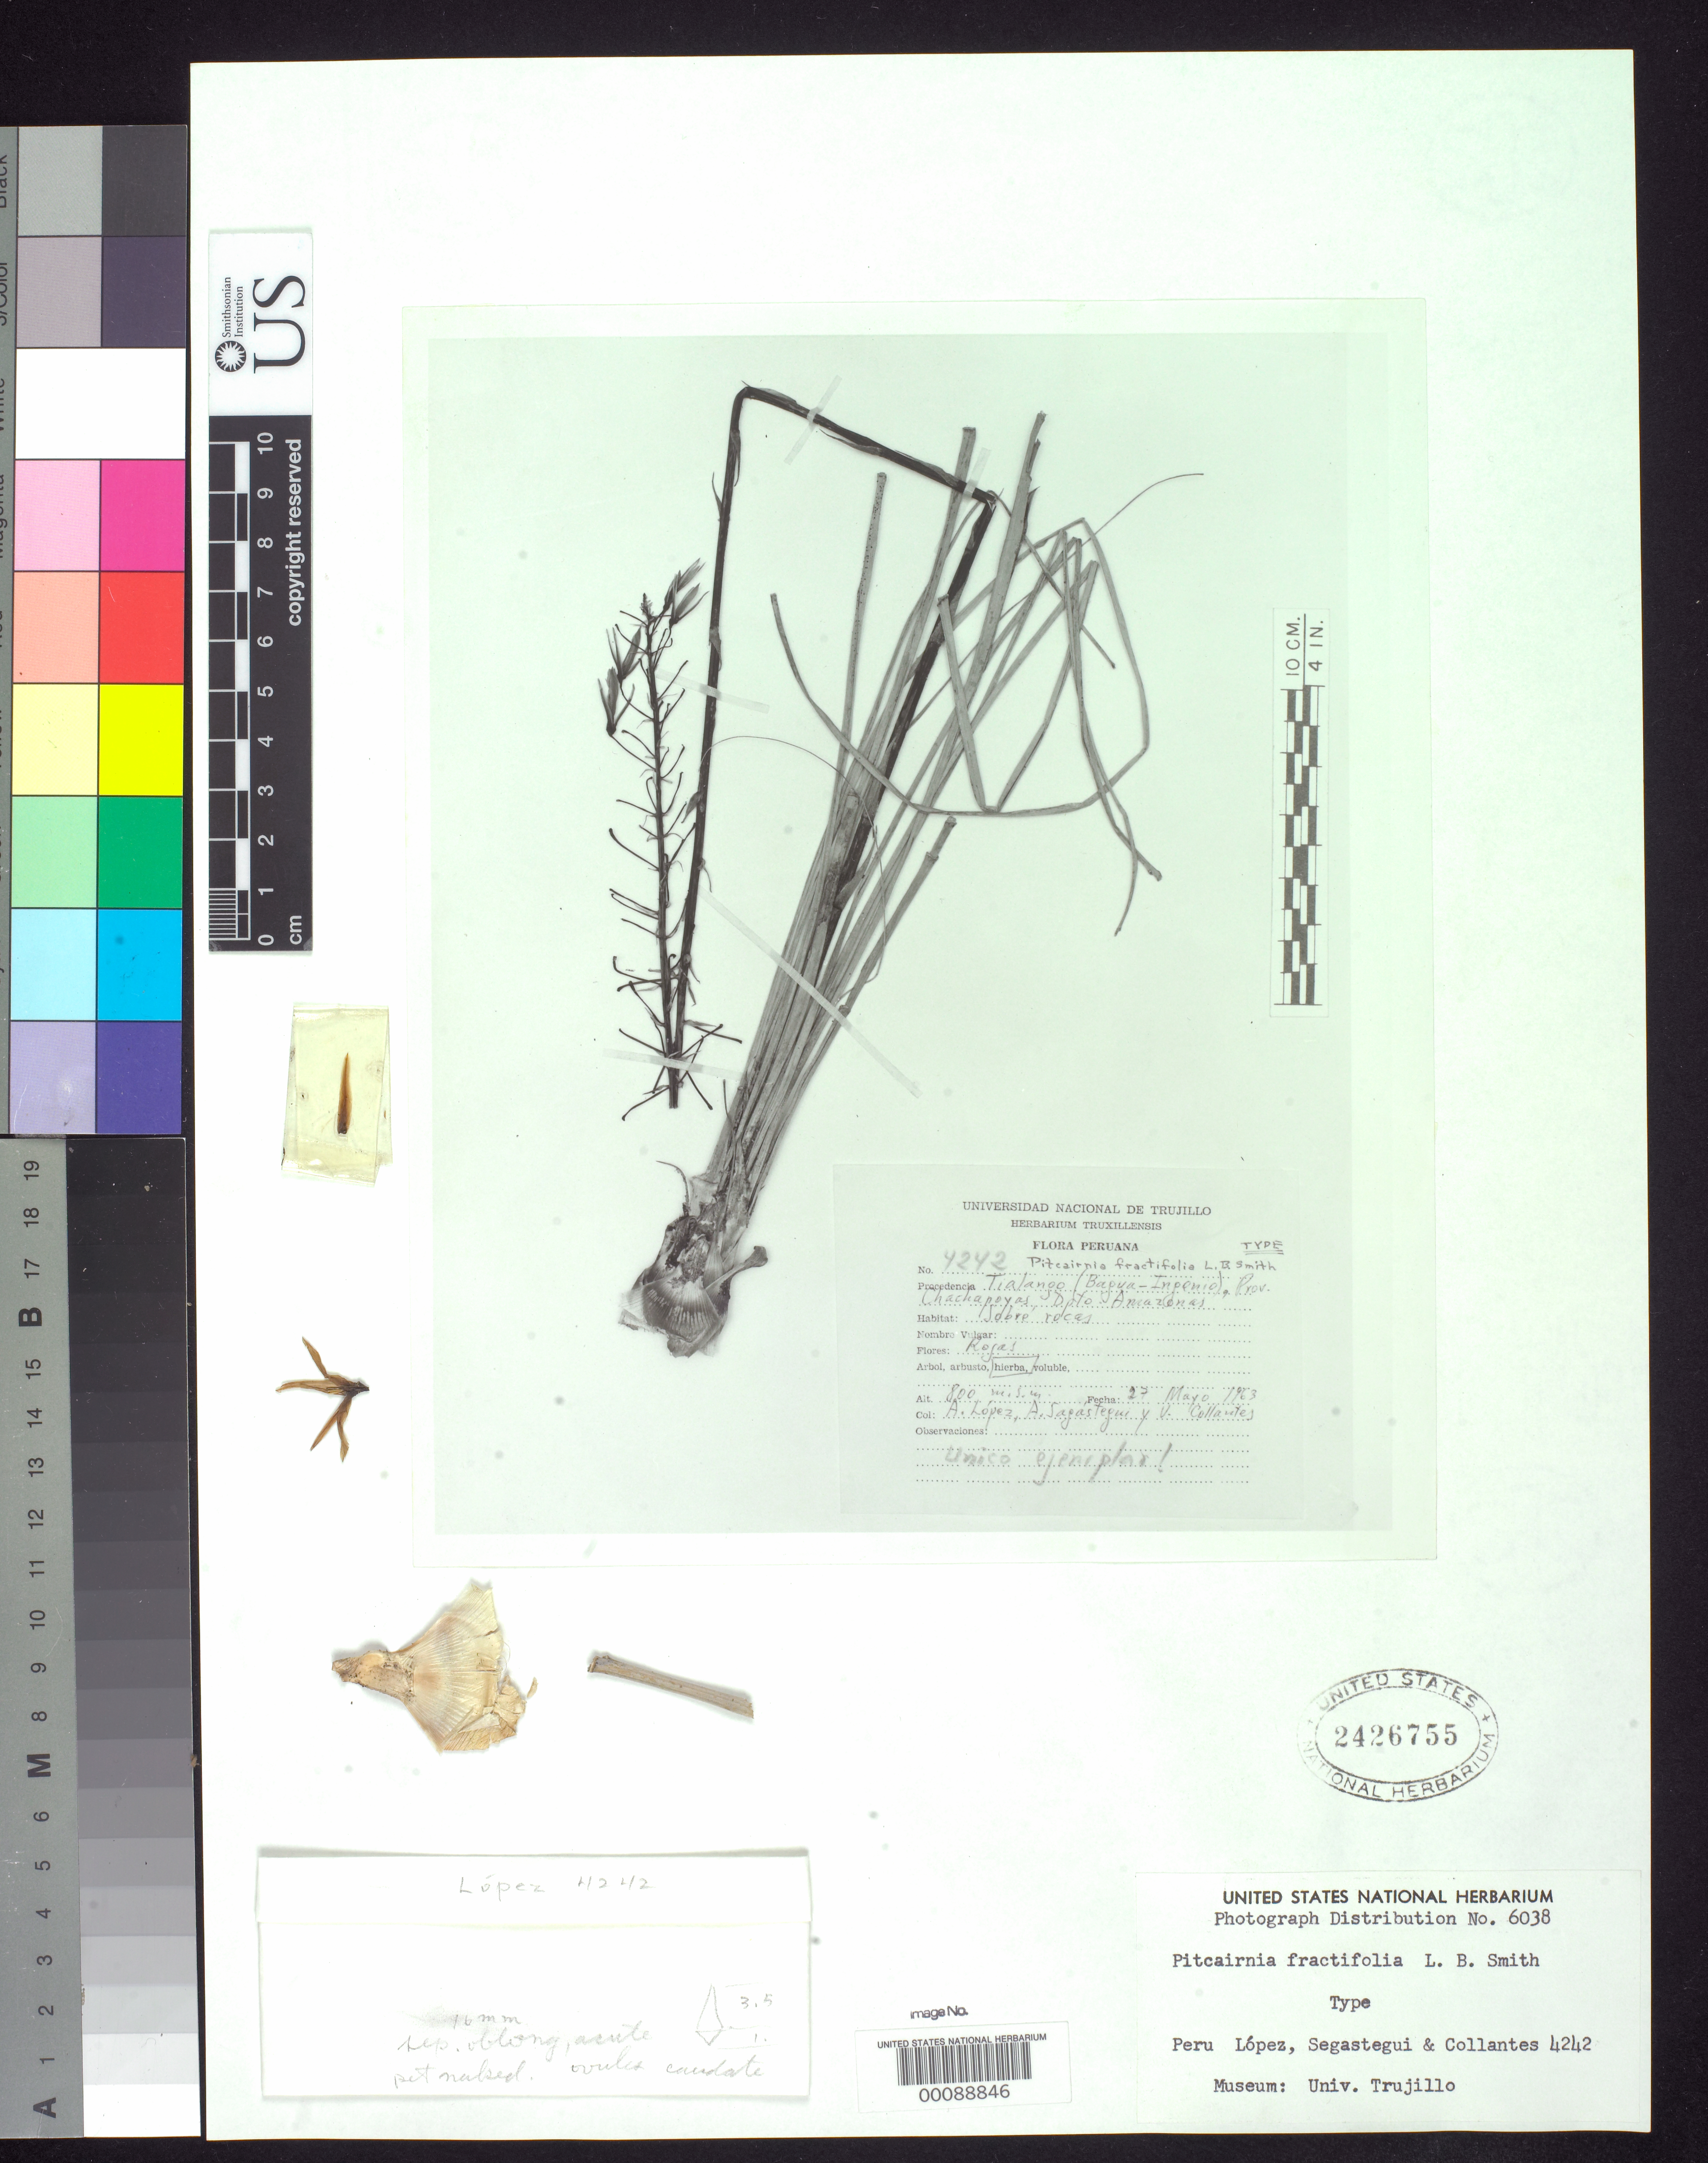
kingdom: Plantae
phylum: Tracheophyta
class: Liliopsida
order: Poales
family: Bromeliaceae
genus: Pitcairnia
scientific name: Pitcairnia fractifolia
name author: L.B. Sm.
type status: Isotype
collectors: A. Lopez, A. Sagástegui A. & V. Collantes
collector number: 4242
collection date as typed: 27 May 1963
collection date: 1963-05-27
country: Peru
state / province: Amazonas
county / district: Chachapoyas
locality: Tialango, between Baqua and Ingenio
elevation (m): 800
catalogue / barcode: US 2426755